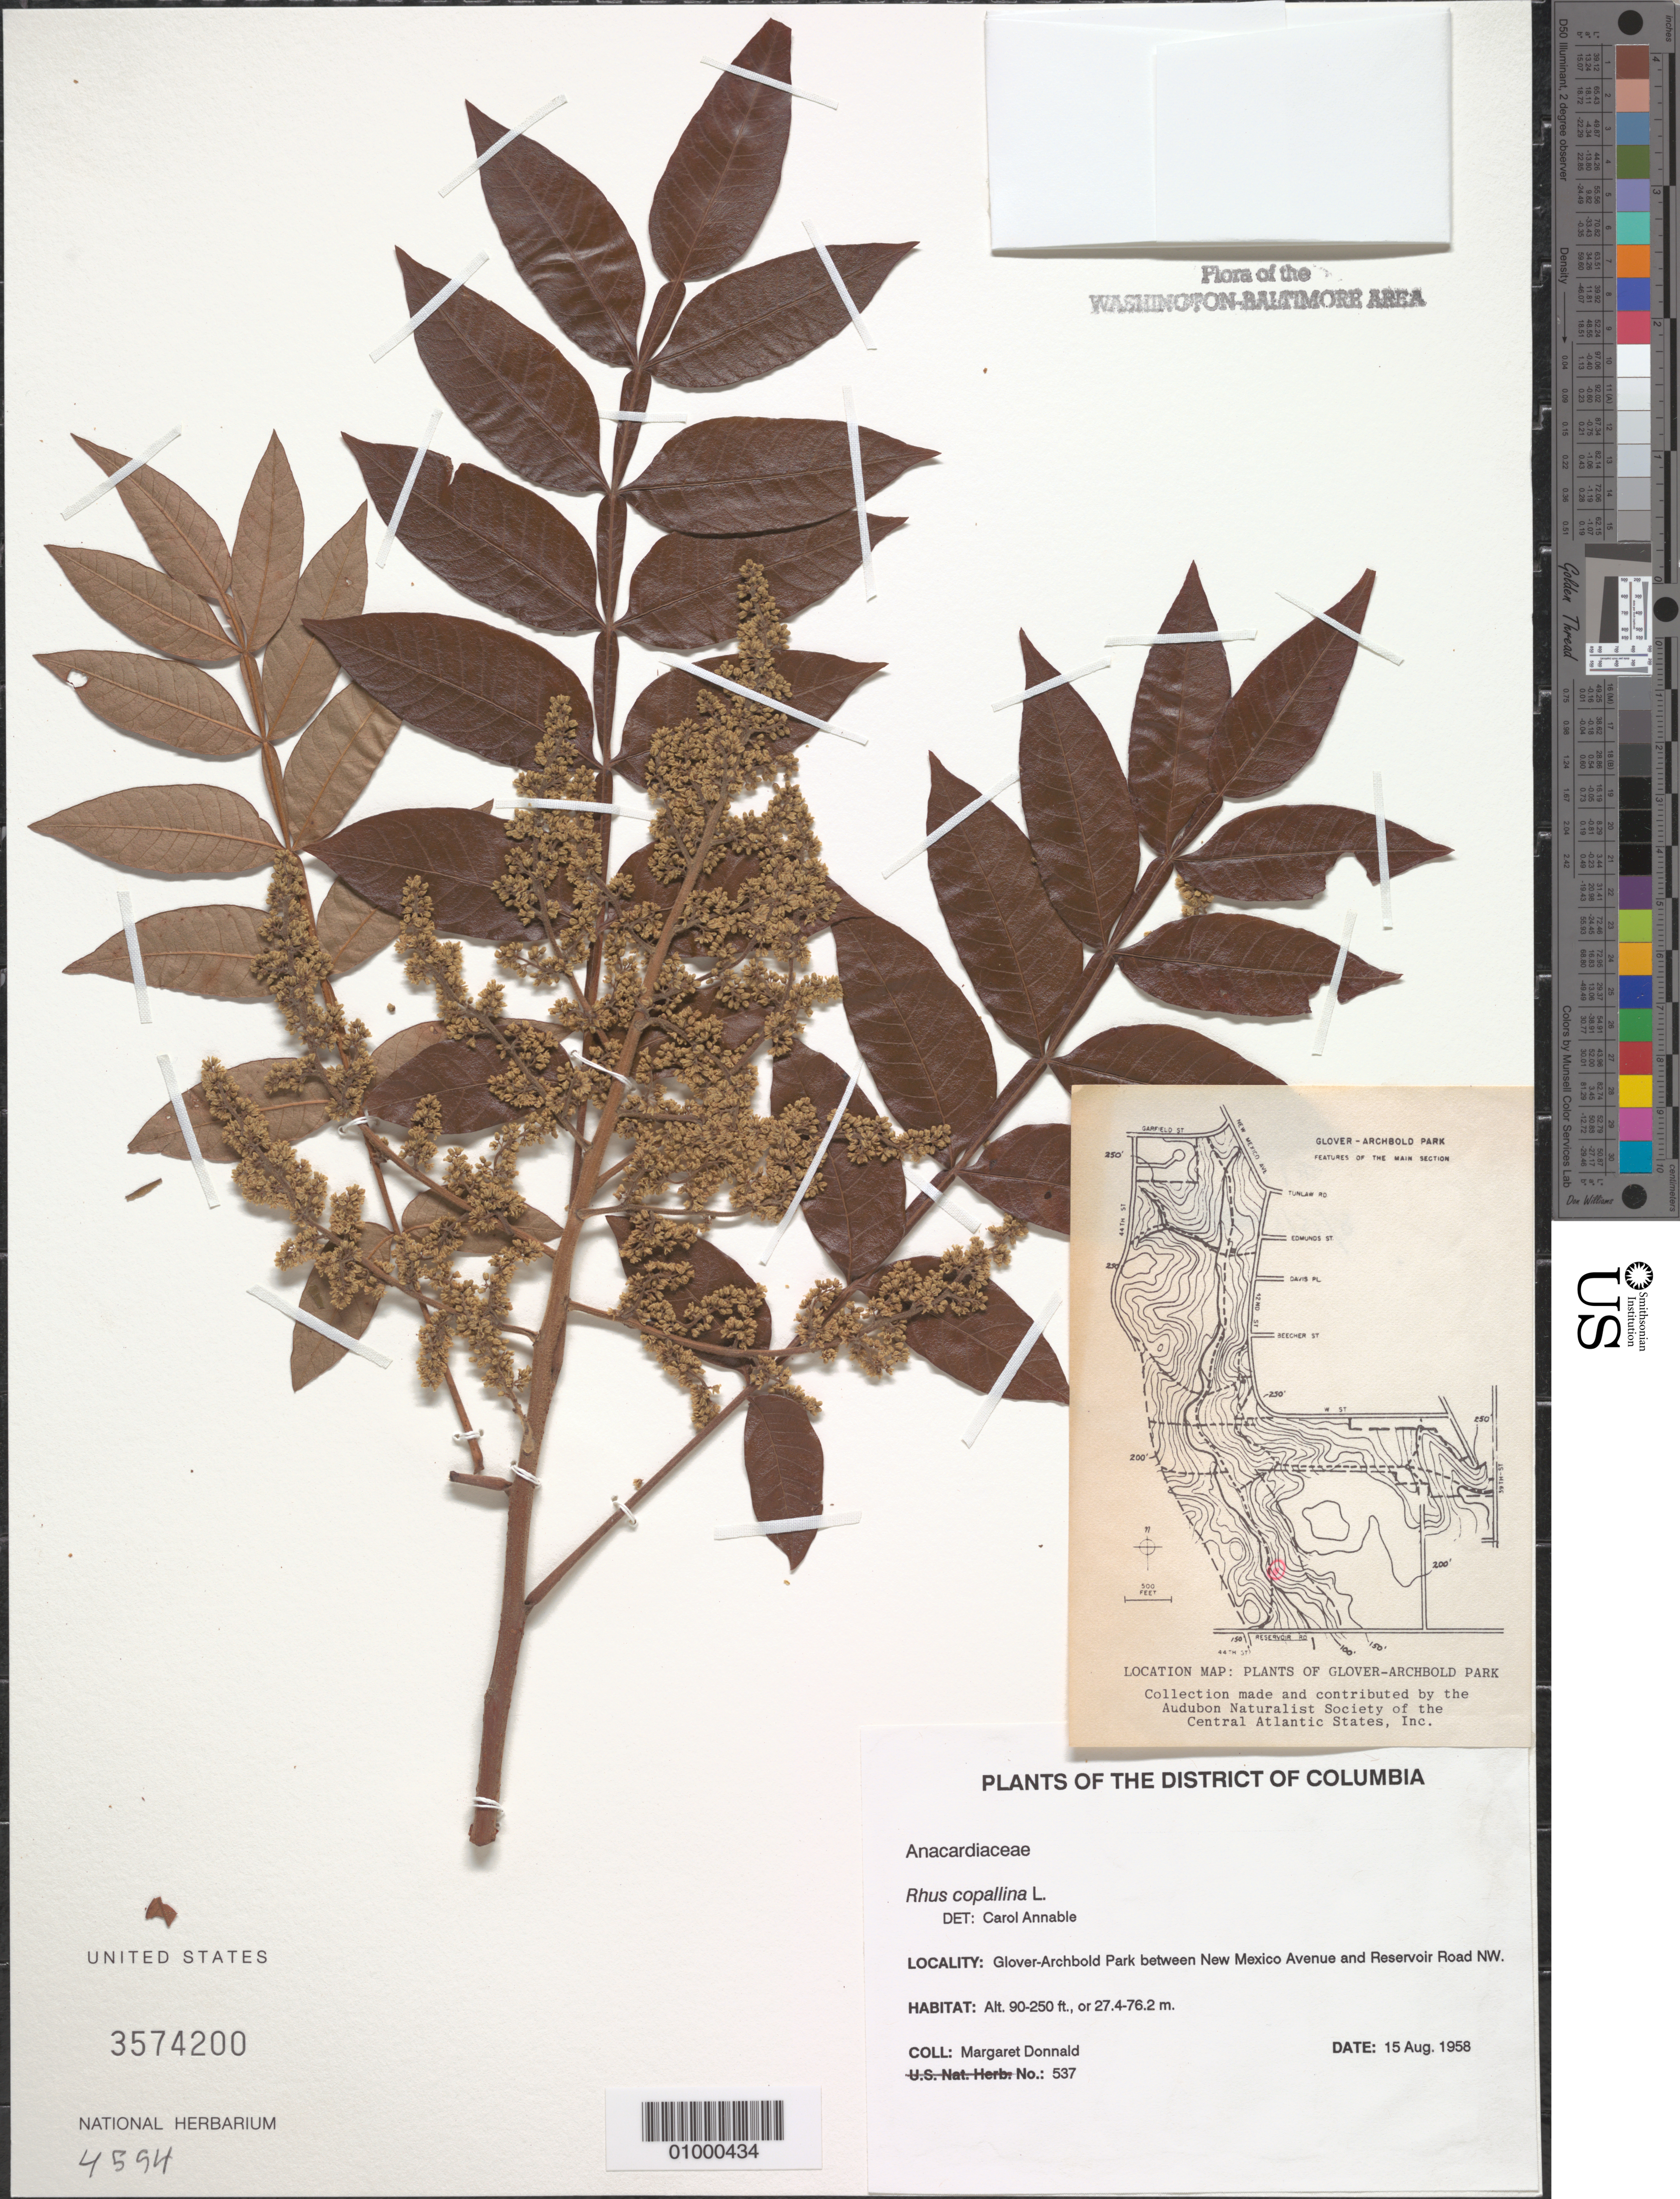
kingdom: Plantae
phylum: Tracheophyta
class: Magnoliopsida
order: Sapindales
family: Anacardiaceae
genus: Rhus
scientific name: Rhus copallinum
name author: L.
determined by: Annable, C. R.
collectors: M. Donnald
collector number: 537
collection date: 1958-08-15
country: United States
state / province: District of Columbia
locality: Glover-Archbold Park between New Mexico Avenue and Reservoir Road NW.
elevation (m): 27.4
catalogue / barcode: US 3574200